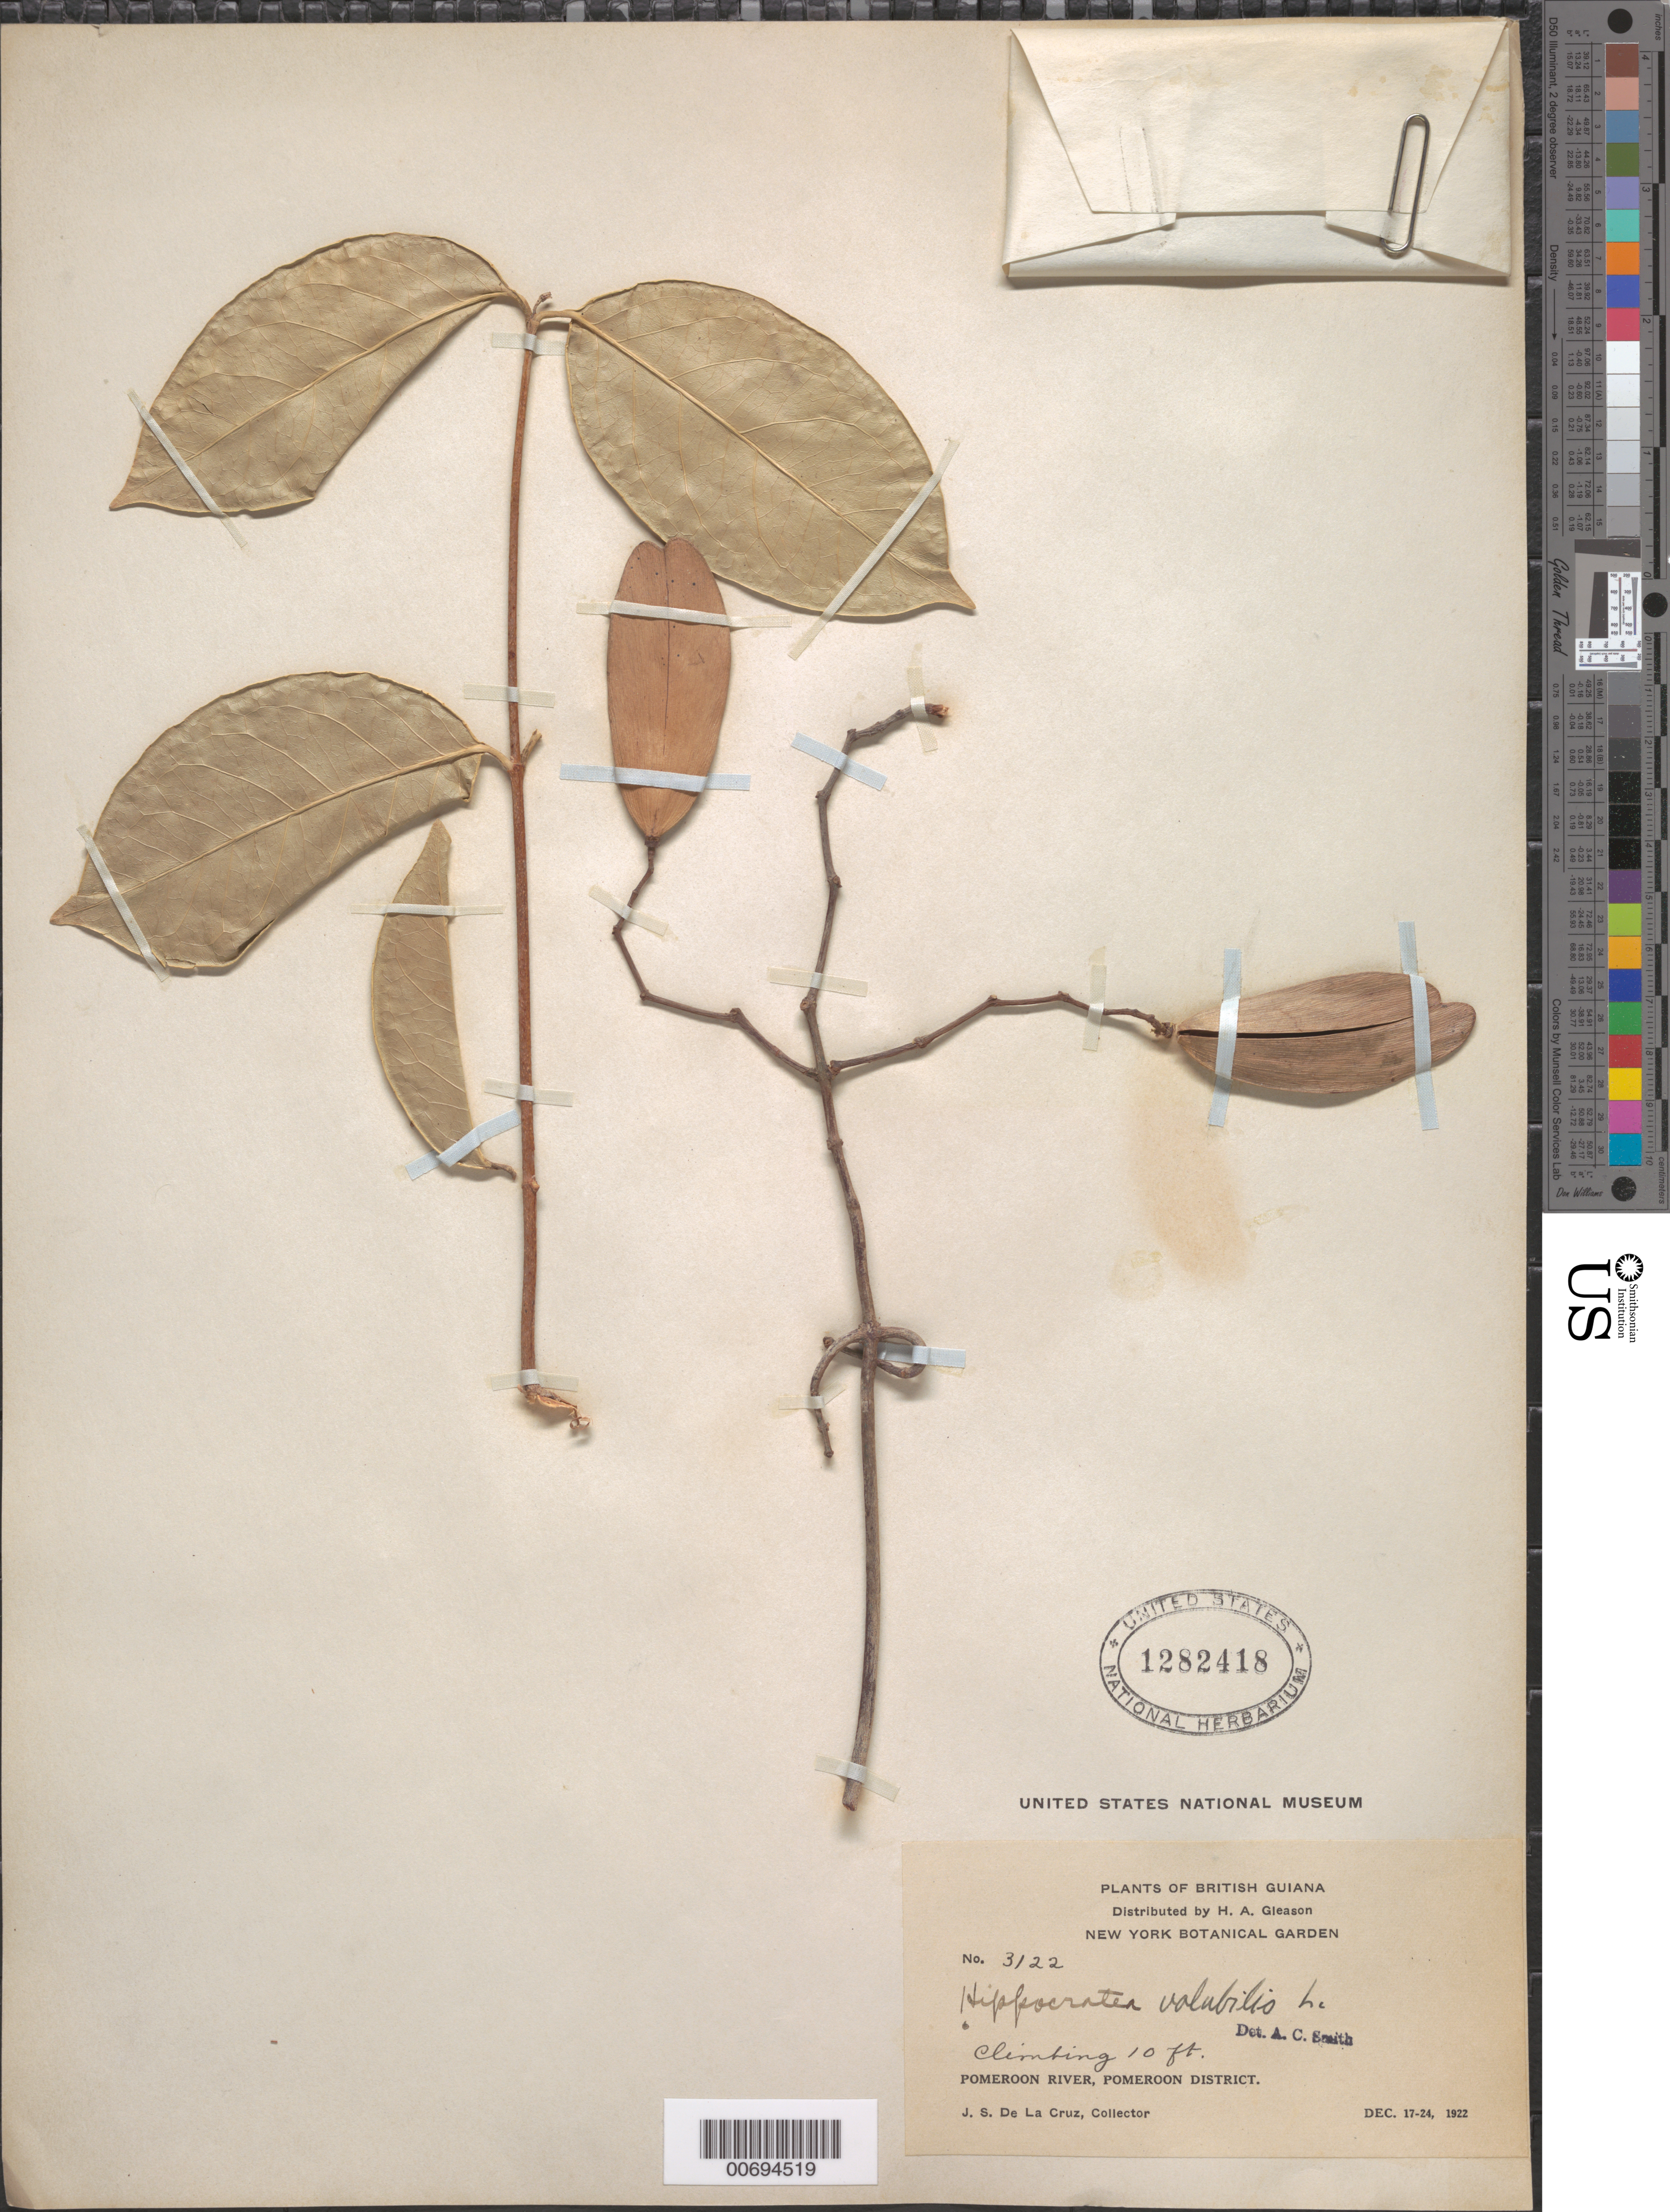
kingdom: Plantae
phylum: Tracheophyta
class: Magnoliopsida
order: Celastrales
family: Celastraceae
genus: Hippocratea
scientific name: Hippocratea volubilis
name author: L.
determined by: Smith, A. C.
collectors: J. S. de la Cruz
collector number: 3122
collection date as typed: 17-Dec-22 to 24-Dec-22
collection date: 1922-12-17/1922-12-24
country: Guyana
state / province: Pomeroon-Supenaam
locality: Pomeroon R.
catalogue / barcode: US 1282418